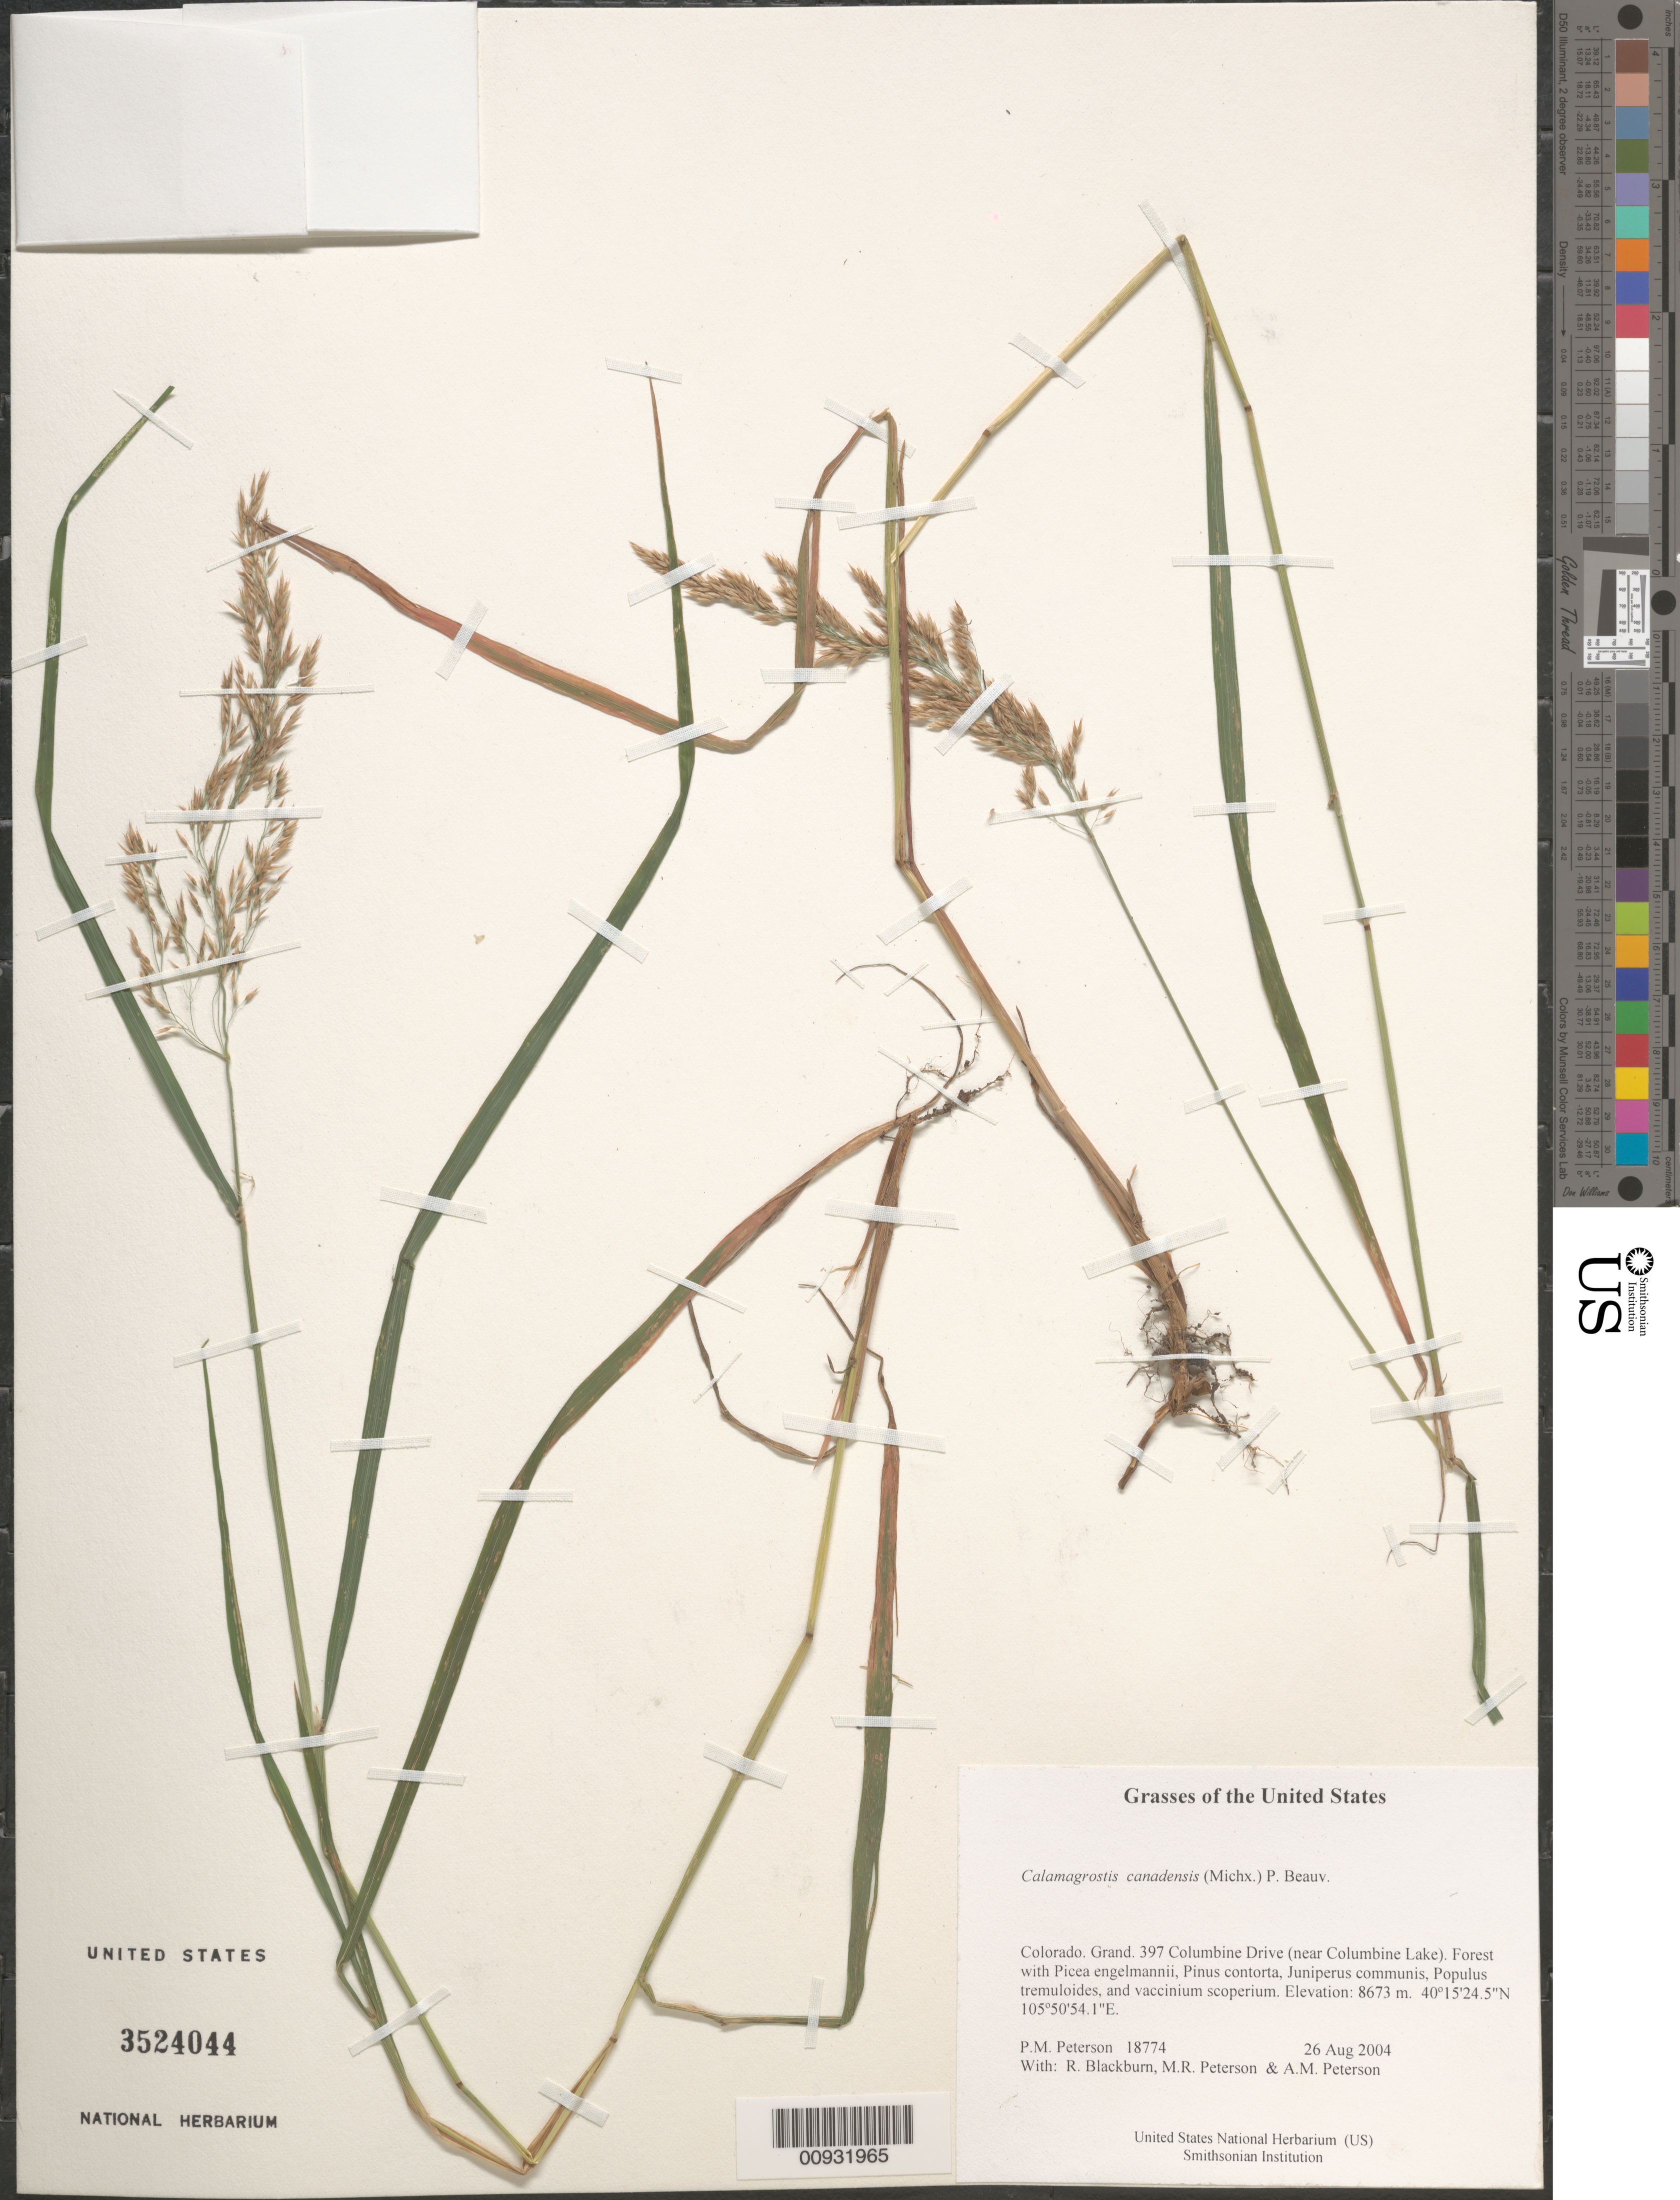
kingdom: Plantae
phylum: Tracheophyta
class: Liliopsida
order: Poales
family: Poaceae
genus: Calamagrostis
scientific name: Calamagrostis canadensis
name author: (Michx.) P. Beauv.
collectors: P. M. Peterson, R. Blackburn, M. Peterson & A. M. Peterson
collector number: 18774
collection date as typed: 26 Aug 2004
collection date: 2004-08-26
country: United States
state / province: Colorado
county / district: Grand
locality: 397 Columbine Drive (near Columbine Lake). Forest with Picea engelmannii, Pinus contorta, Juniperus communis, Populus tremuloides, and vaccinium scoperium.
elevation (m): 8673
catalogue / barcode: US 3524044